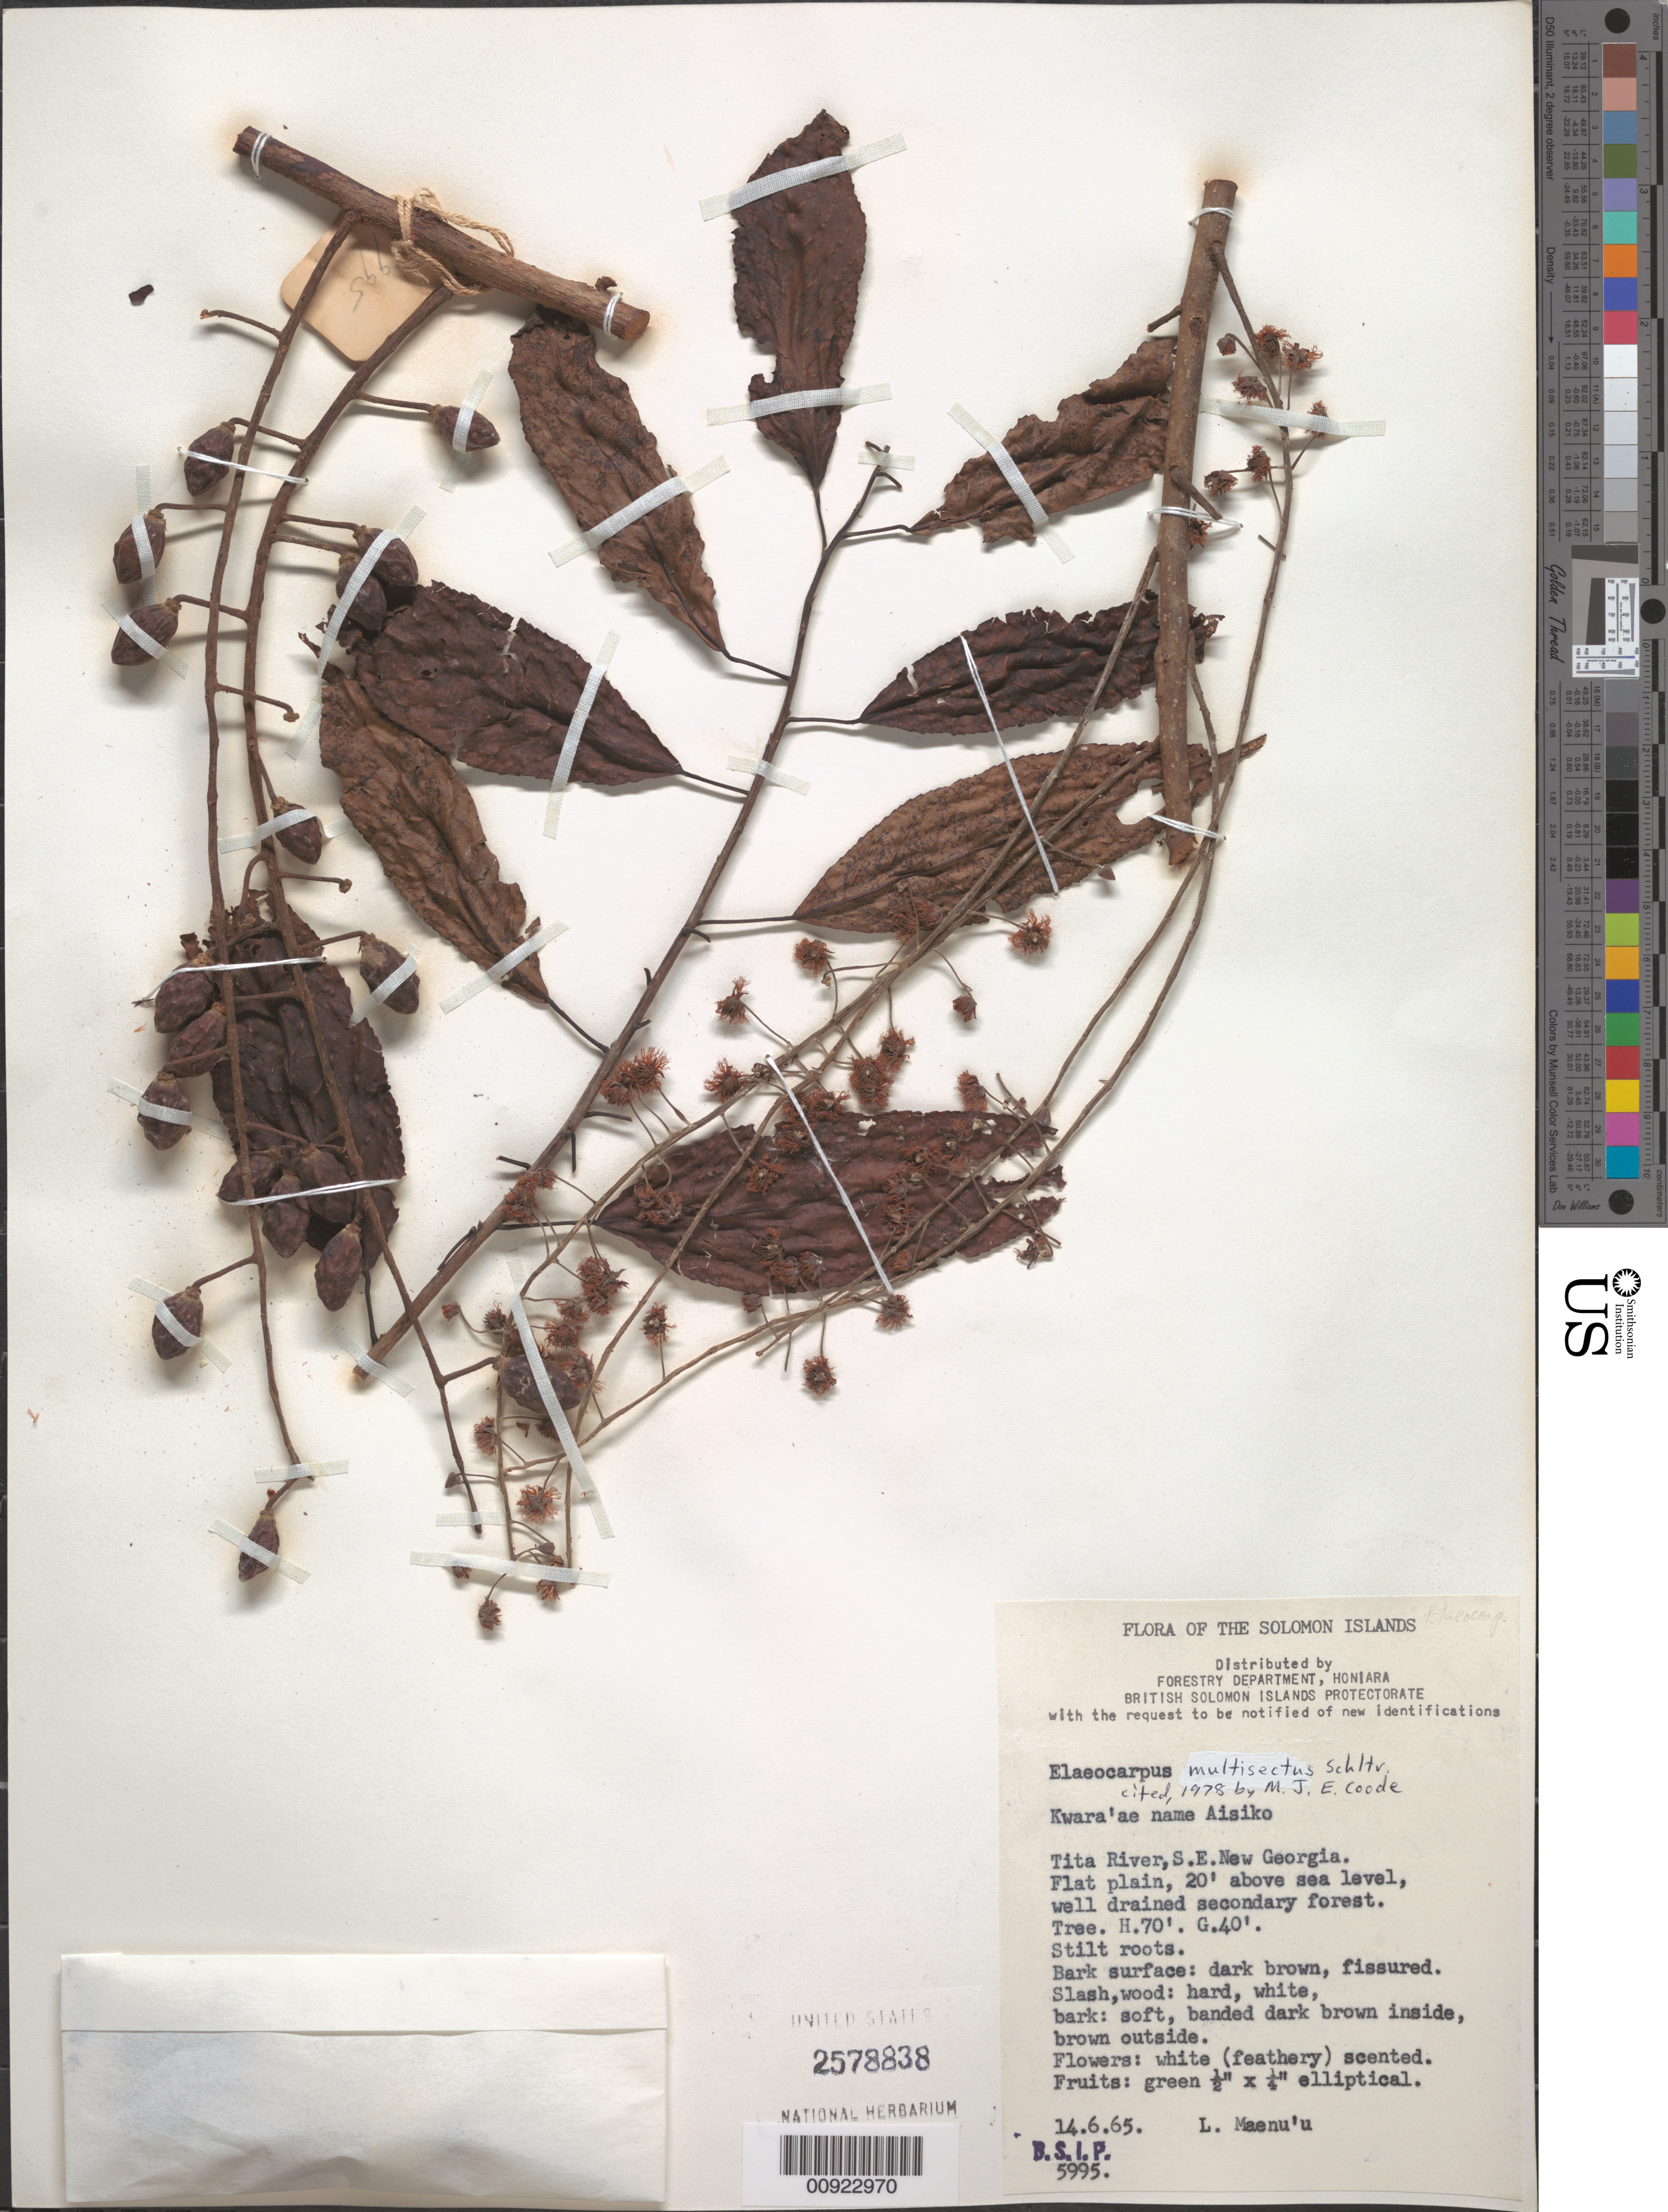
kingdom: Plantae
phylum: Tracheophyta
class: Magnoliopsida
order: Oxalidales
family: Elaeocarpaceae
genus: Elaeocarpus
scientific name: Elaeocarpus multisectus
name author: Schltr.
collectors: L. Maenu'u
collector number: BSIP 5995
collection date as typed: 14 Jun 1965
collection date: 1965-06-14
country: Solomon Islands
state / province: Western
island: New Georgia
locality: Tita River, SE New Georgia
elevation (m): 6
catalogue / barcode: US 2578838